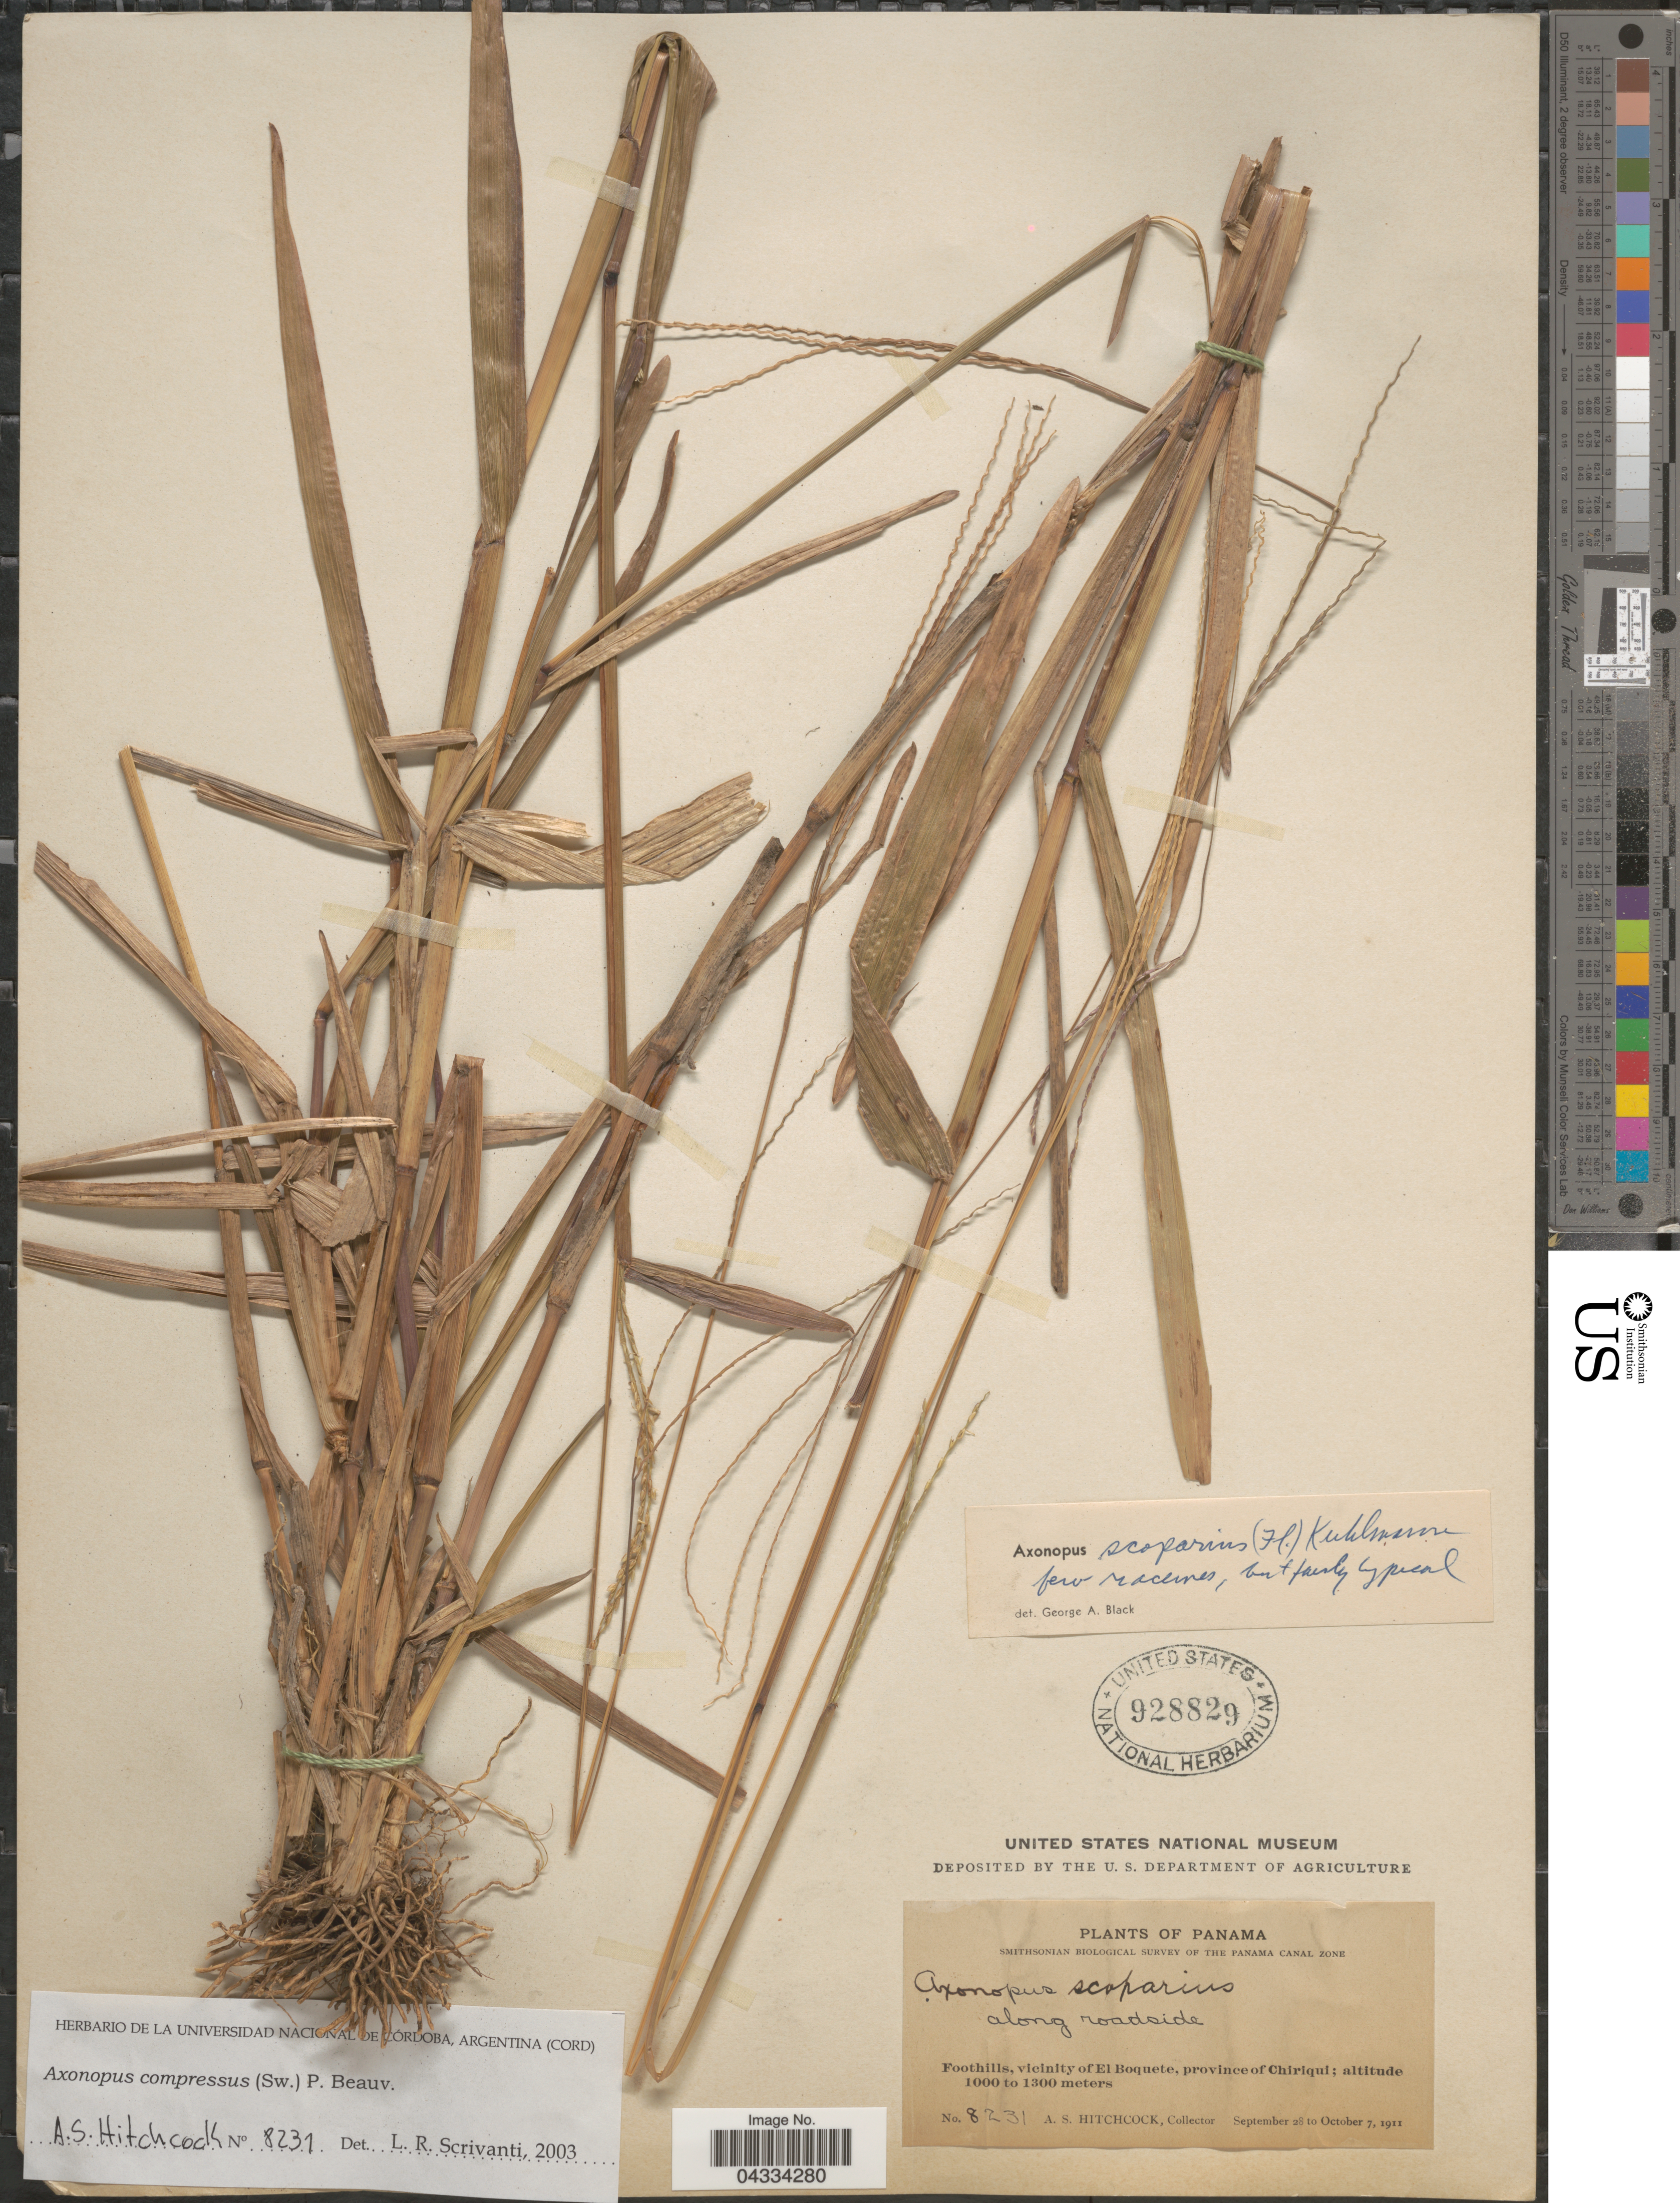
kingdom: Plantae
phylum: Tracheophyta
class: Liliopsida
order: Poales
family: Poaceae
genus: Axonopus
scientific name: Axonopus compressus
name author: (Sw.) P. Beauv.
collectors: A. S. Hitchcock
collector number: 8231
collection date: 1911-09-28/1911-10-07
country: Panama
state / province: Chiriqui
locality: Smithsonian Biological Survey of the Panama Canal Zone. Foothills, vicinity of El Boquete.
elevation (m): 1000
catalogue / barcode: US 928829